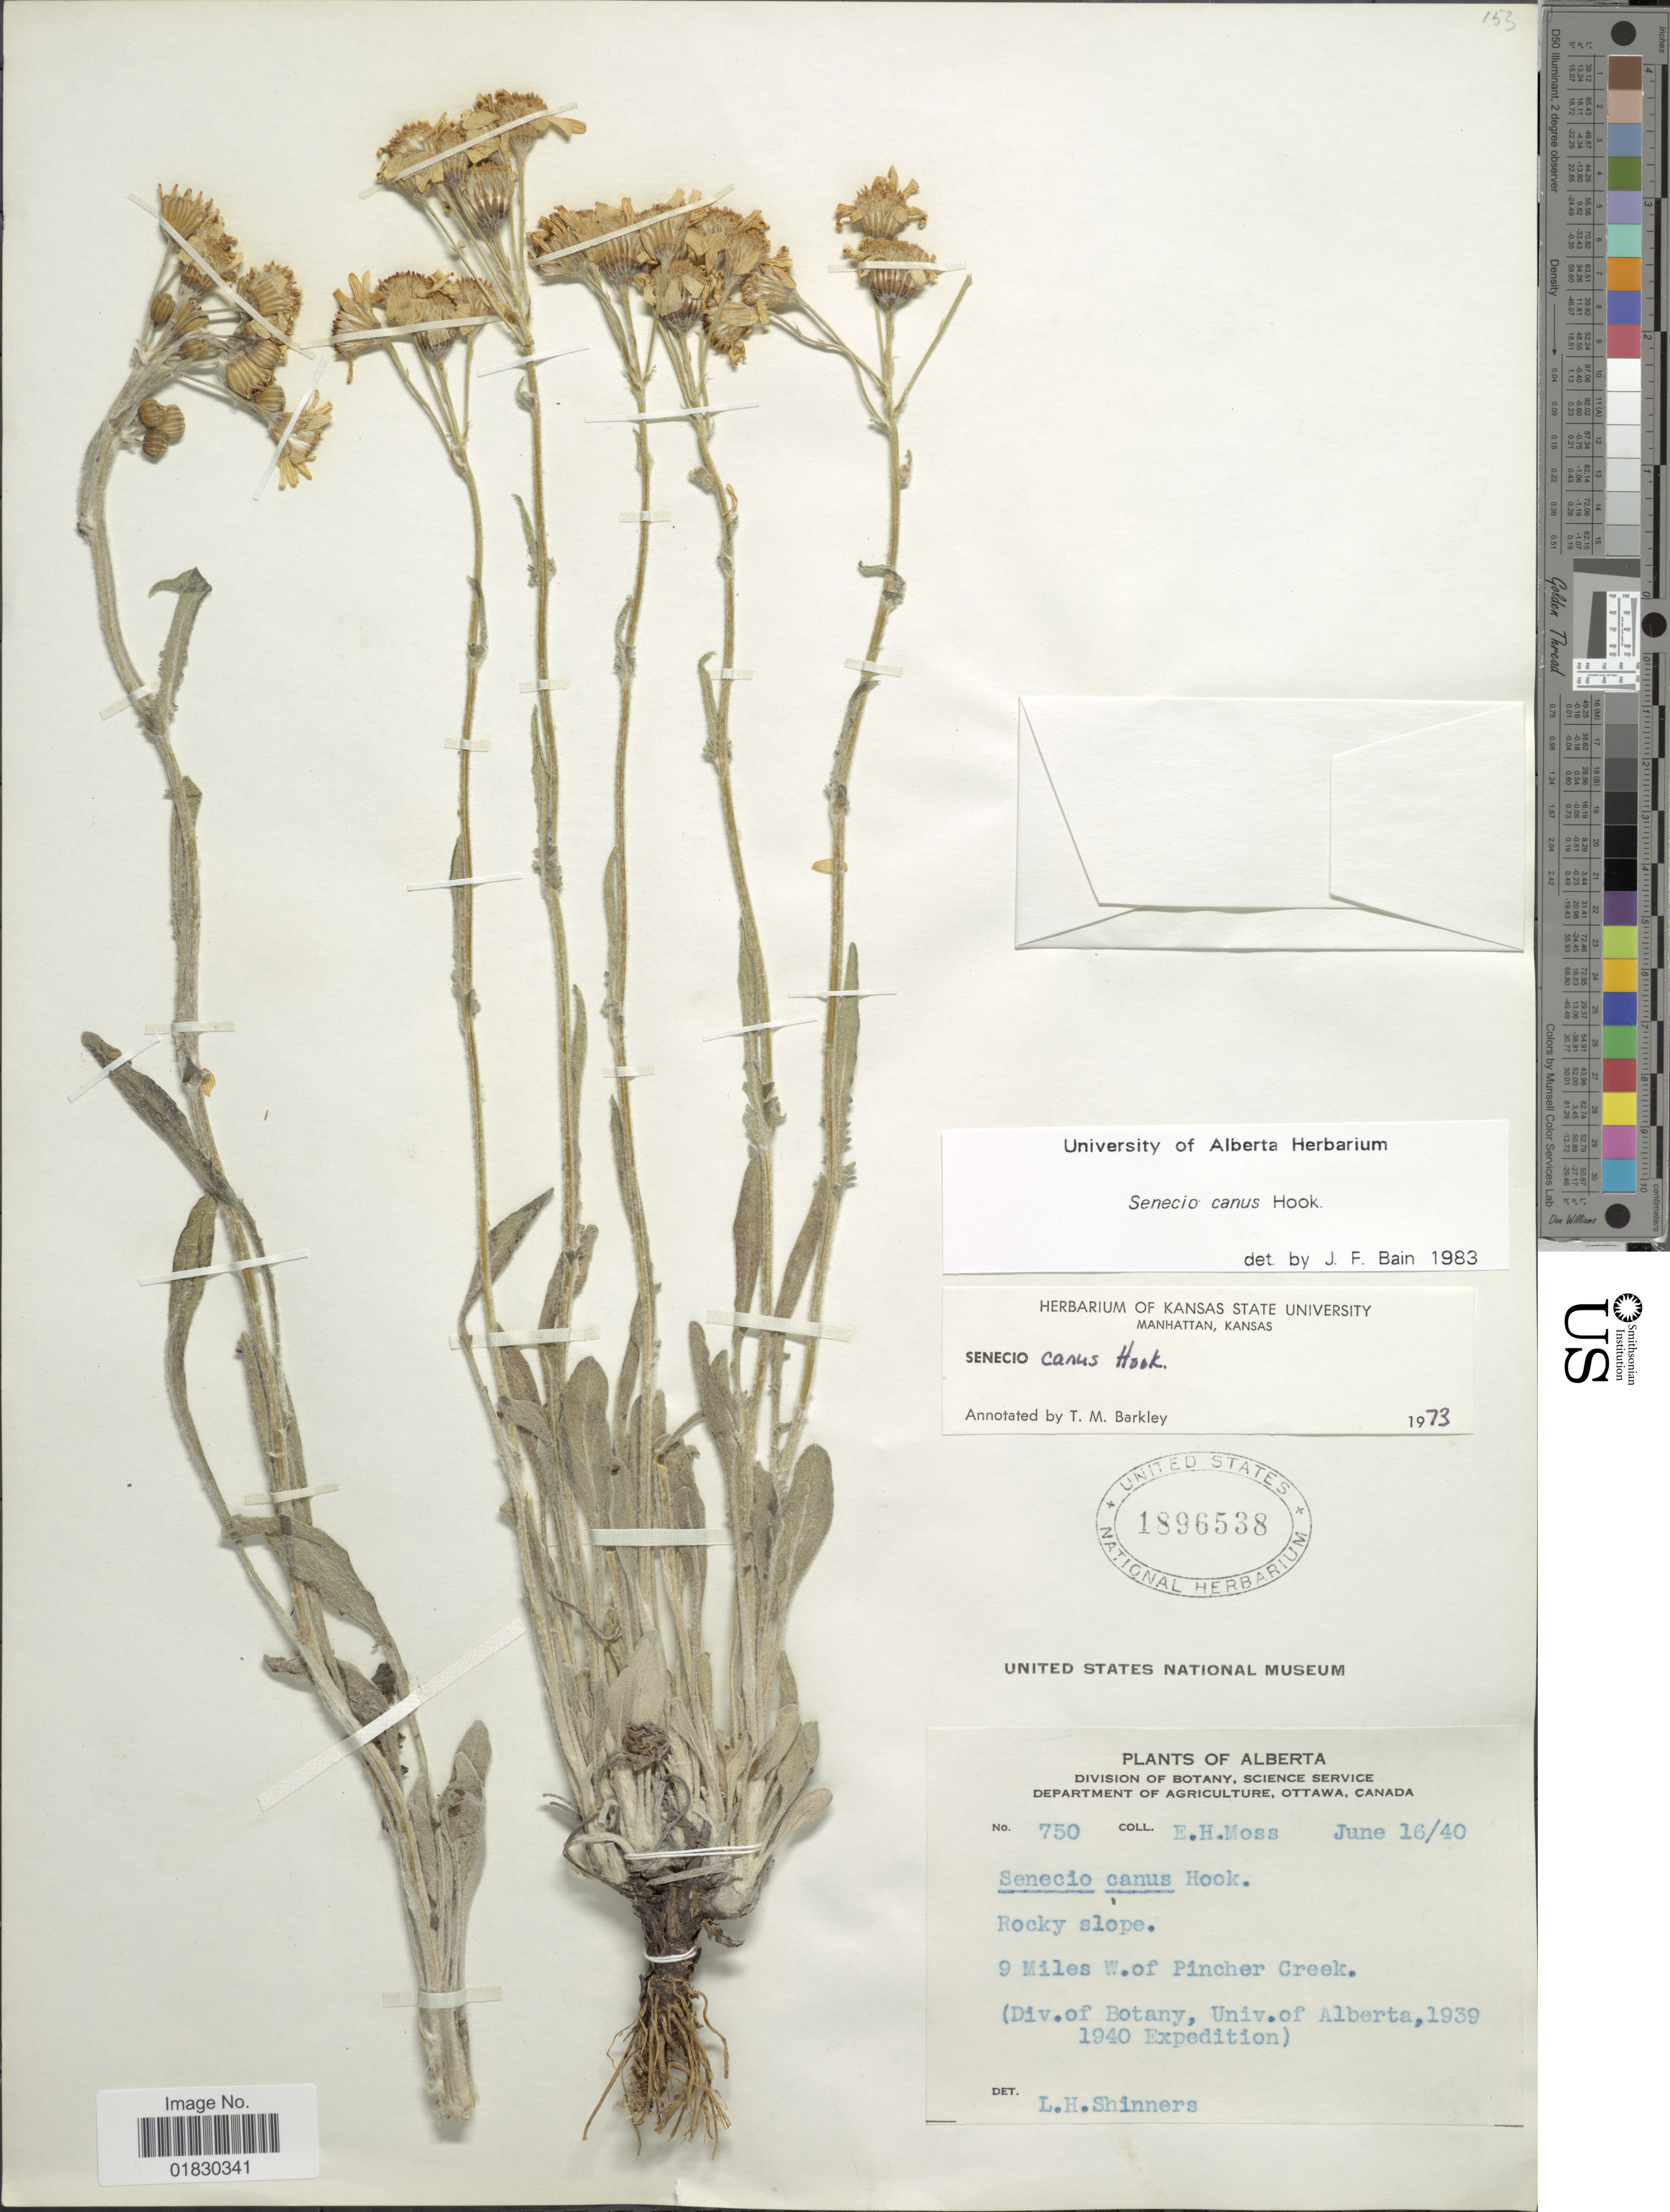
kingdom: Plantae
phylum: Tracheophyta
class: Magnoliopsida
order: Asterales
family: Asteraceae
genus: Packera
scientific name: Packera cana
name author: (Hook.) W.A. Weber & Á. Löve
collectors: E. Moss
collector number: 750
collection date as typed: Transcribed d/m/y: 16/6/40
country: Canada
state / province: Alberta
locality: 9 miles W. of Pincher Creek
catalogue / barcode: US 1896538